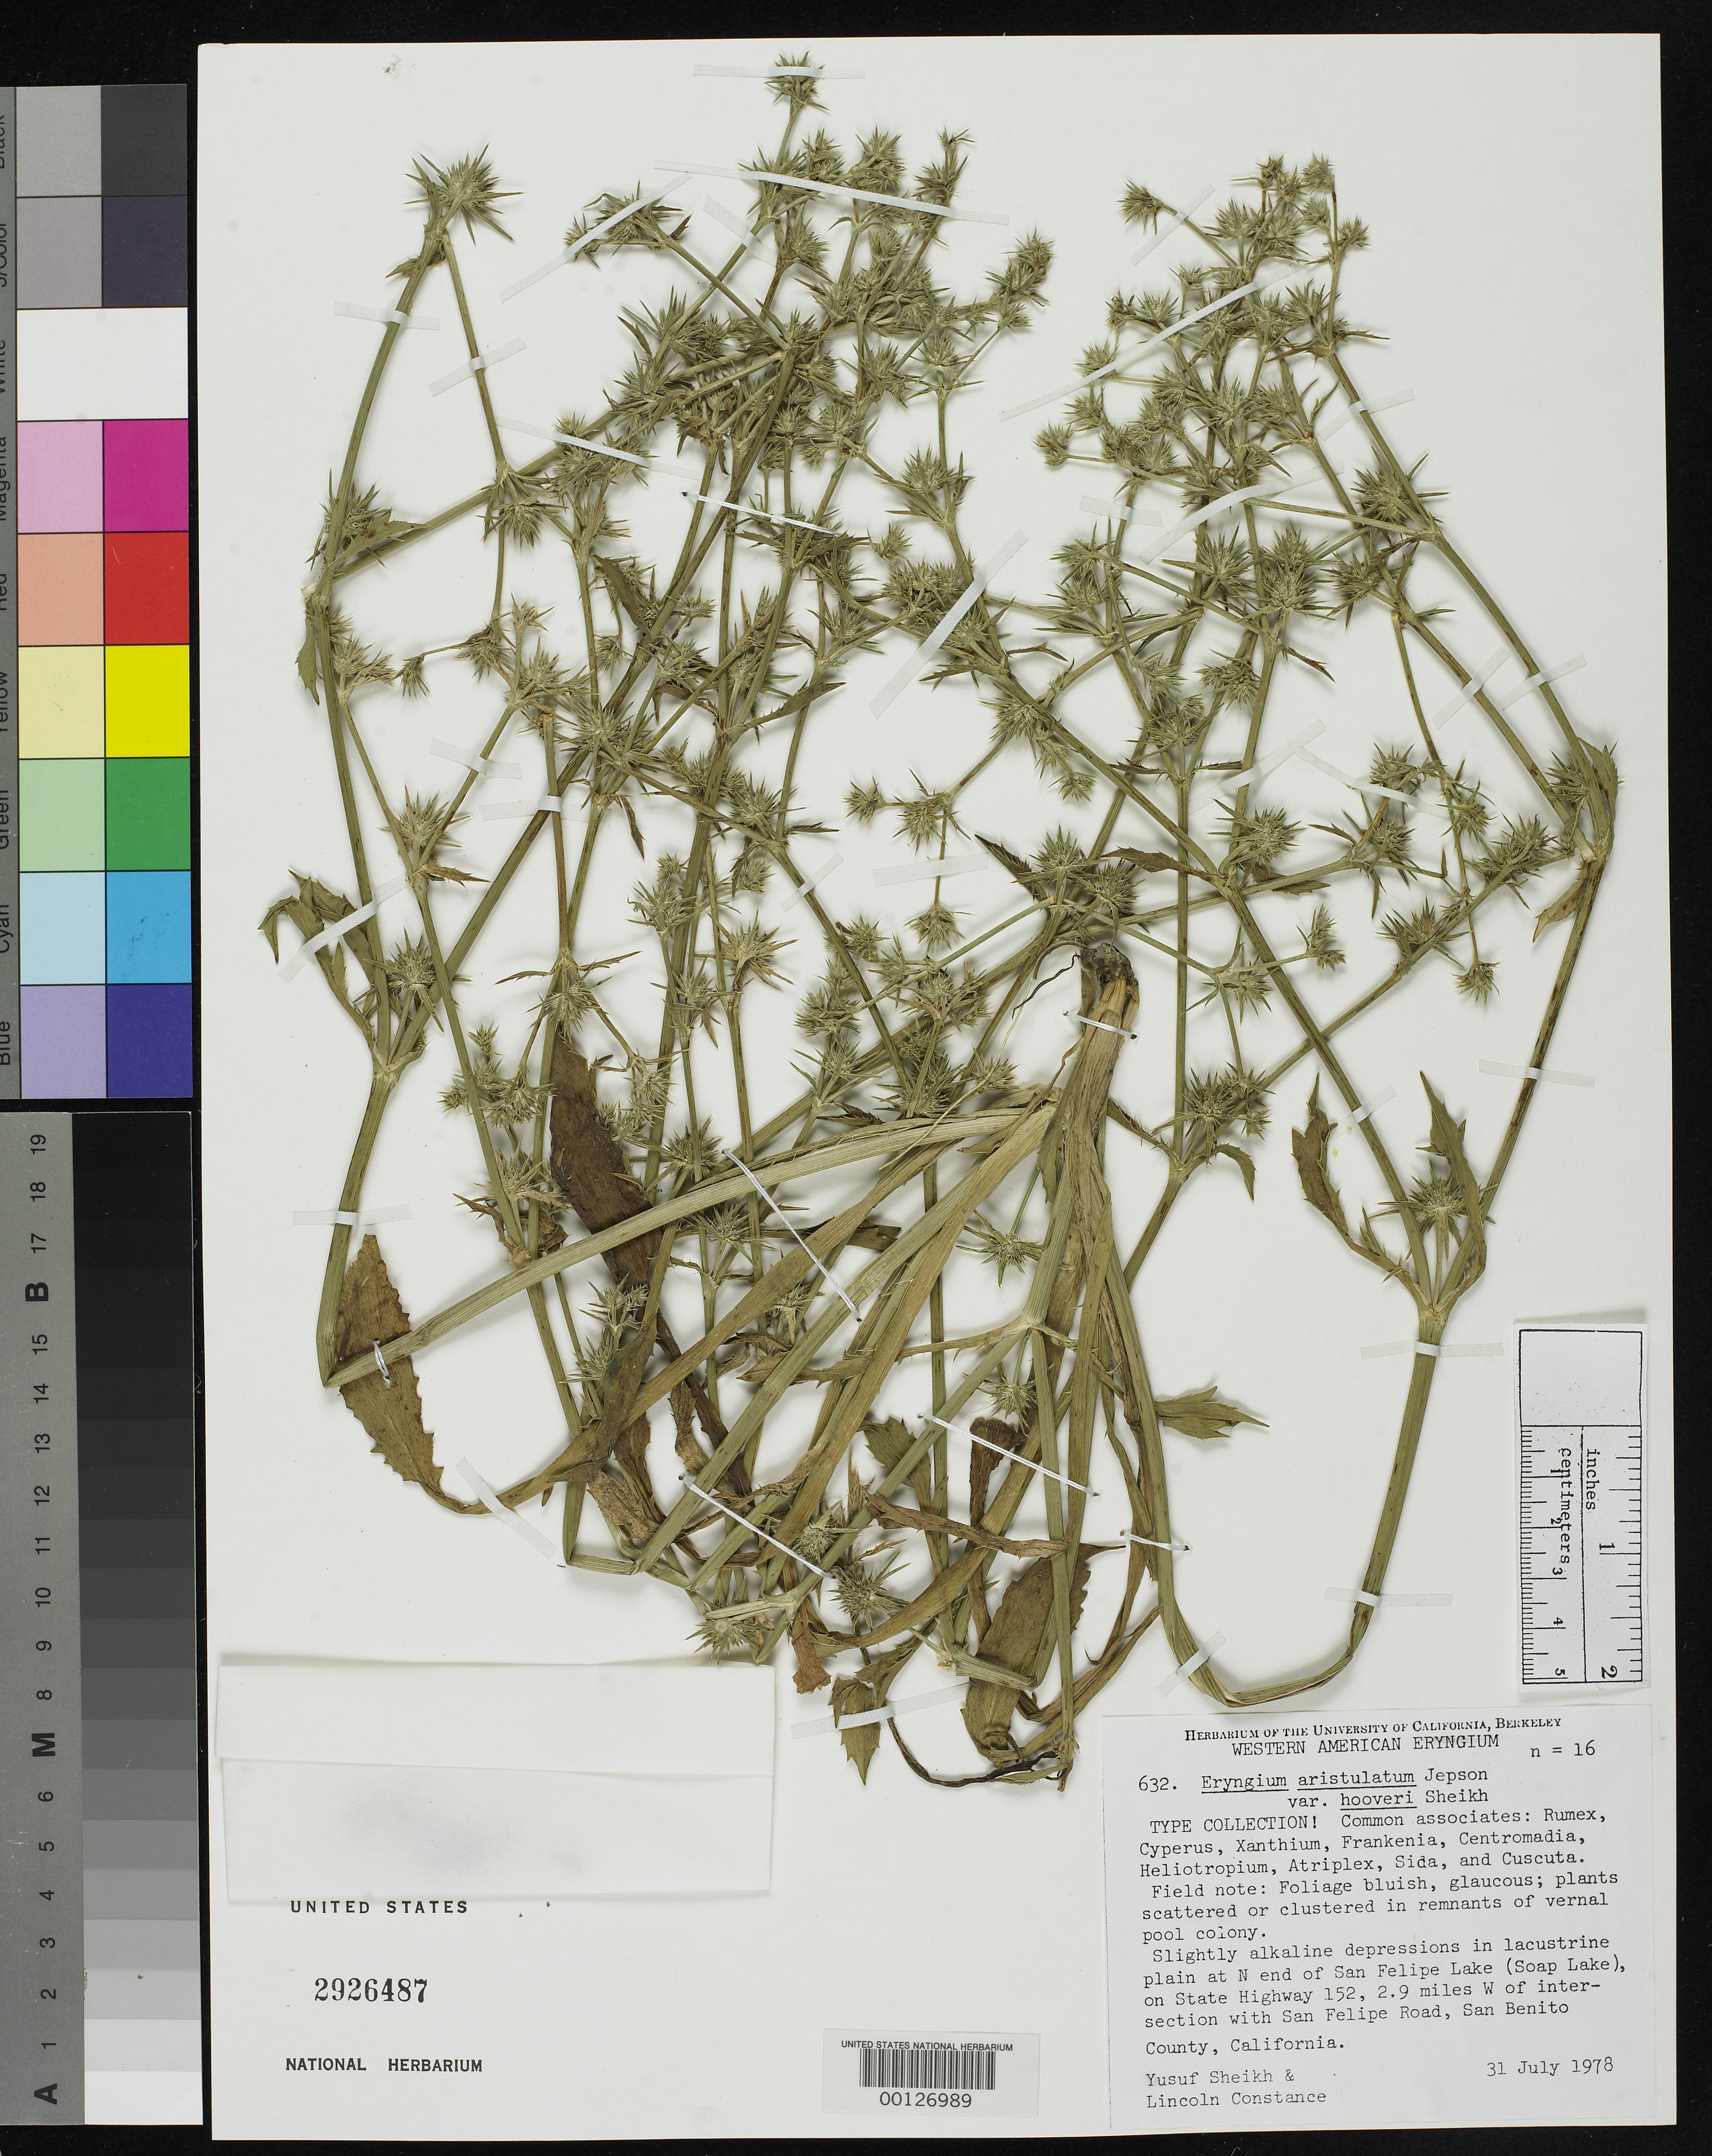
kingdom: Plantae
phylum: Tracheophyta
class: Magnoliopsida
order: Apiales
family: Apiaceae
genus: Eryngium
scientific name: Eryngium aristulatum var. hooveri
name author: M.Y. Sheikh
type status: Isotype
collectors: M. Y. Sheikh & L. Constance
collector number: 632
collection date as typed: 31 Jul 1978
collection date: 1978-07-31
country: United States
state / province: California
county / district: San Benito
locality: San Felipe Lake.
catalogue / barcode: US 2926487